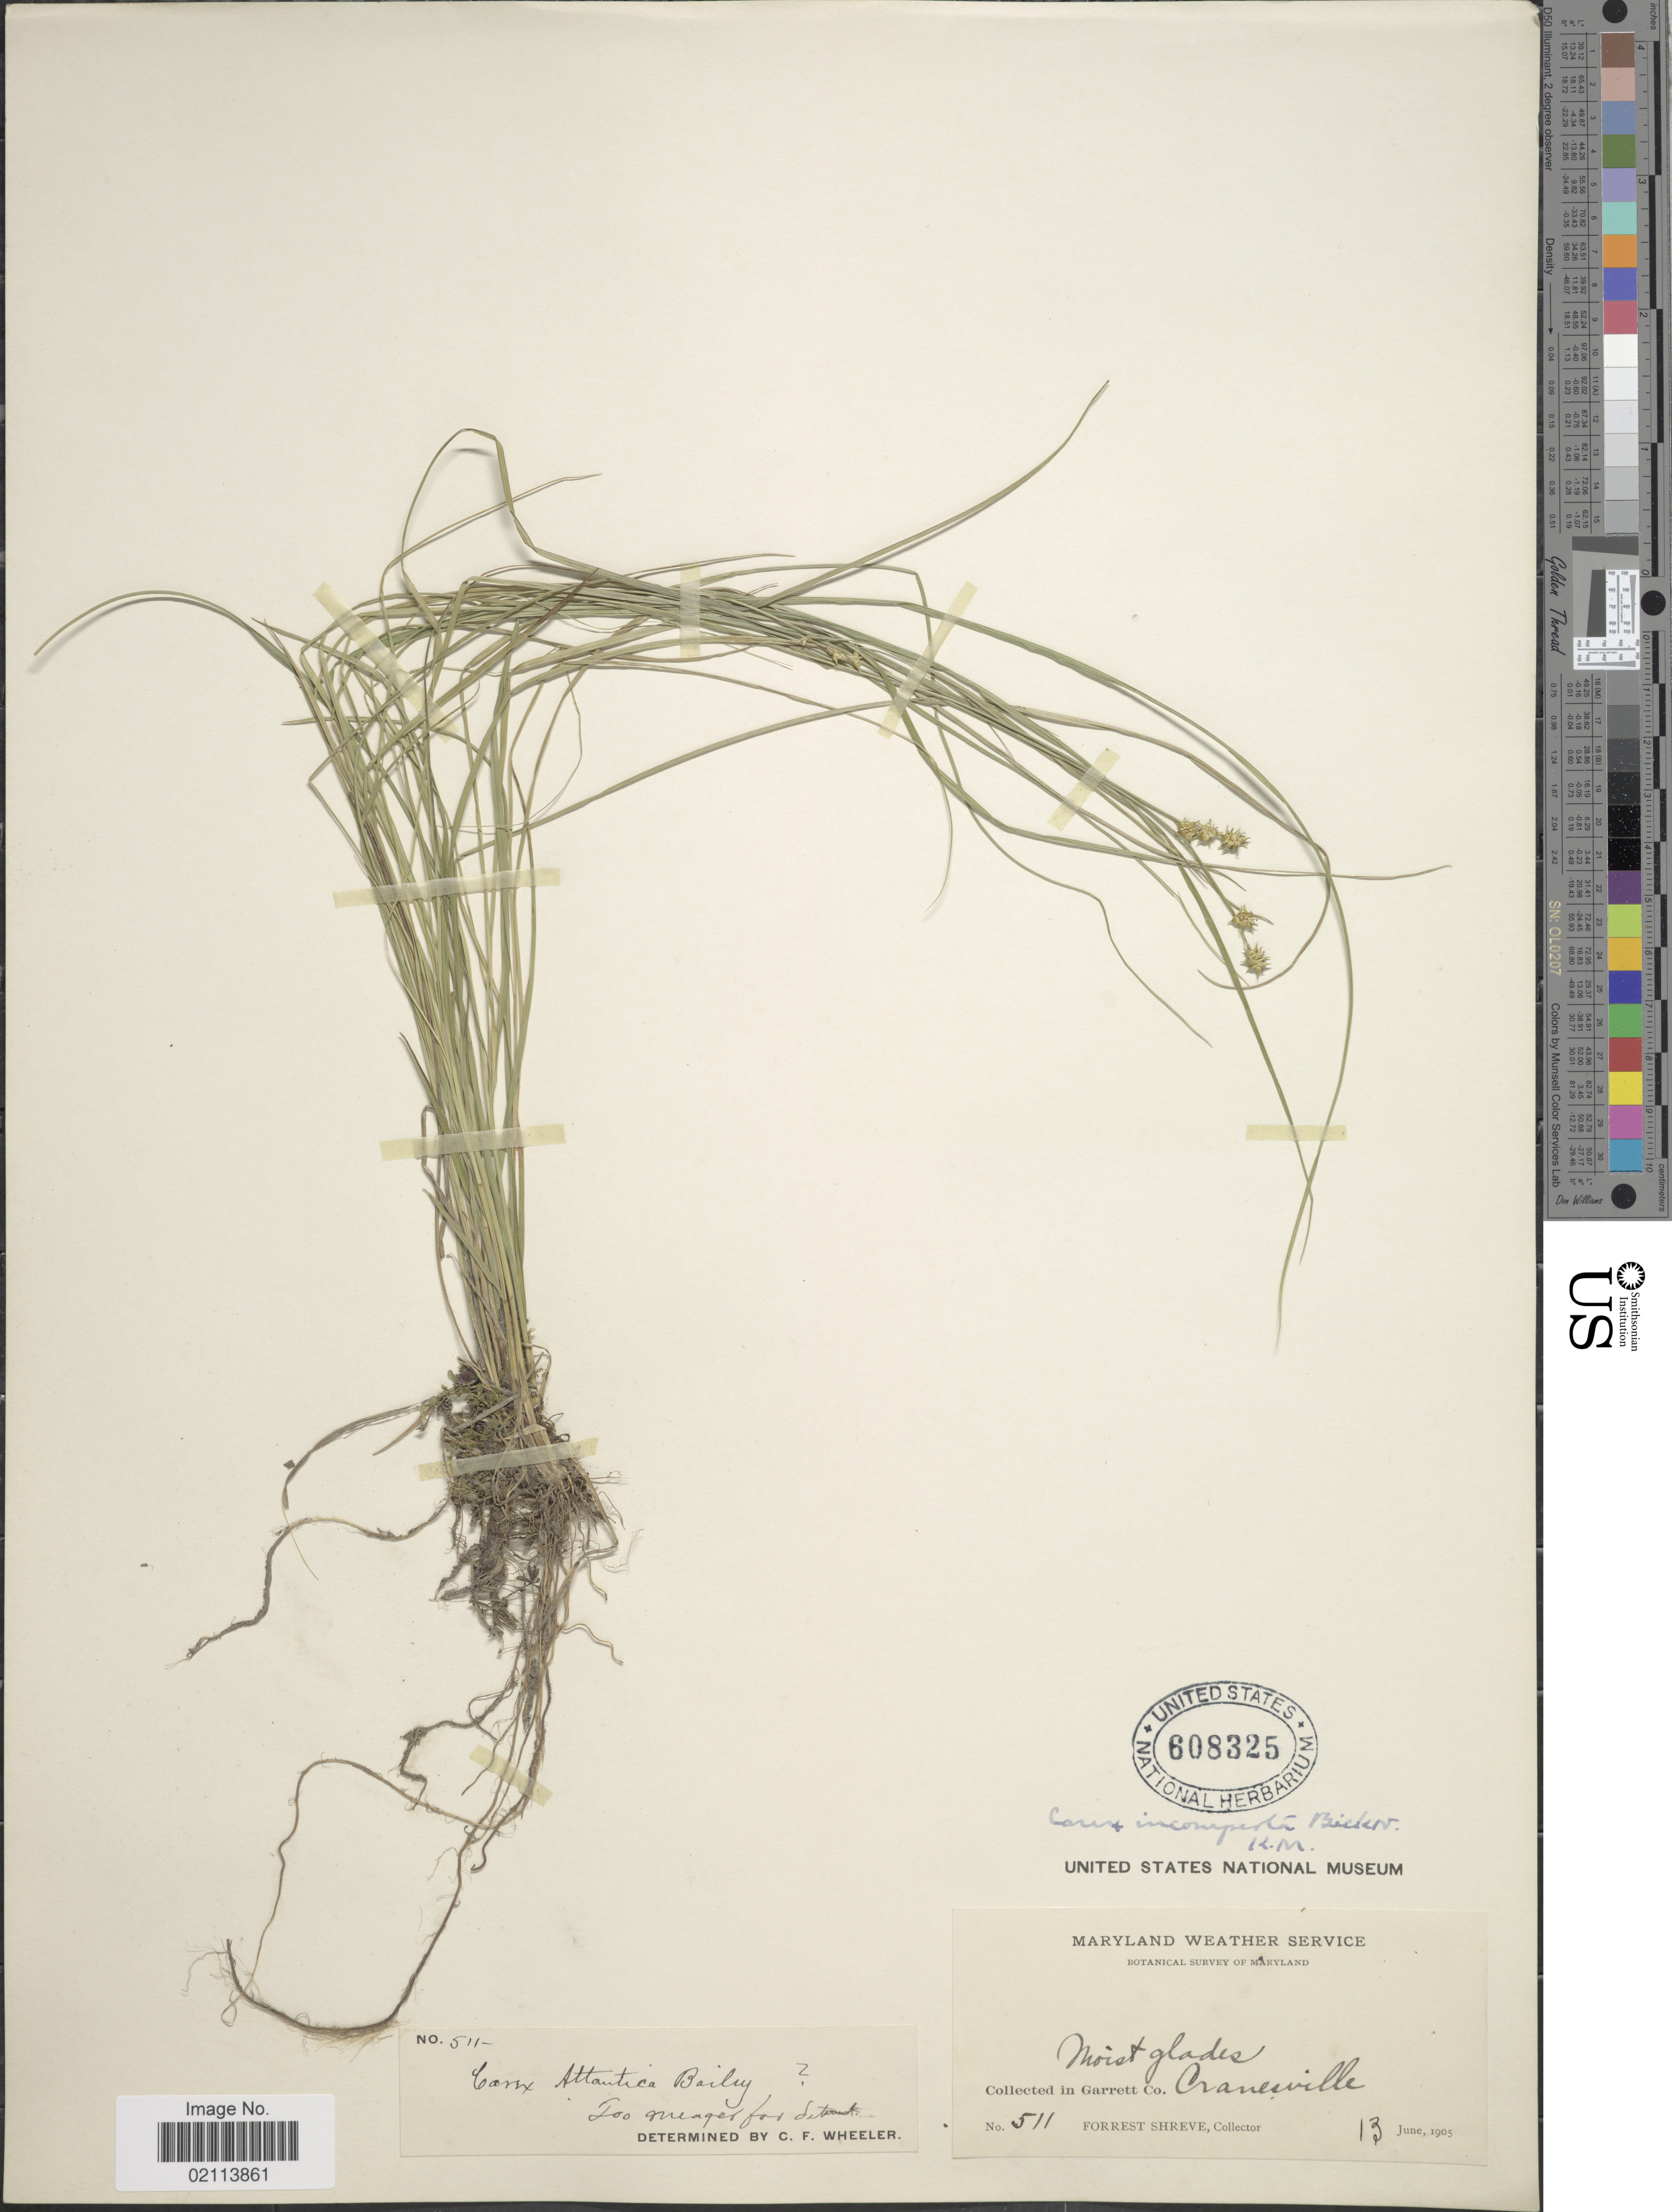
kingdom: Plantae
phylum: Tracheophyta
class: Liliopsida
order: Poales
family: Cyperaceae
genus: Carex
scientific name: Carex atlantica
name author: L.H. Bailey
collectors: F. Shreve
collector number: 511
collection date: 1905-06-13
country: United States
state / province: Maryland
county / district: Garrett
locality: In Garrett Co., Cranesville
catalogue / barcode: US 608325